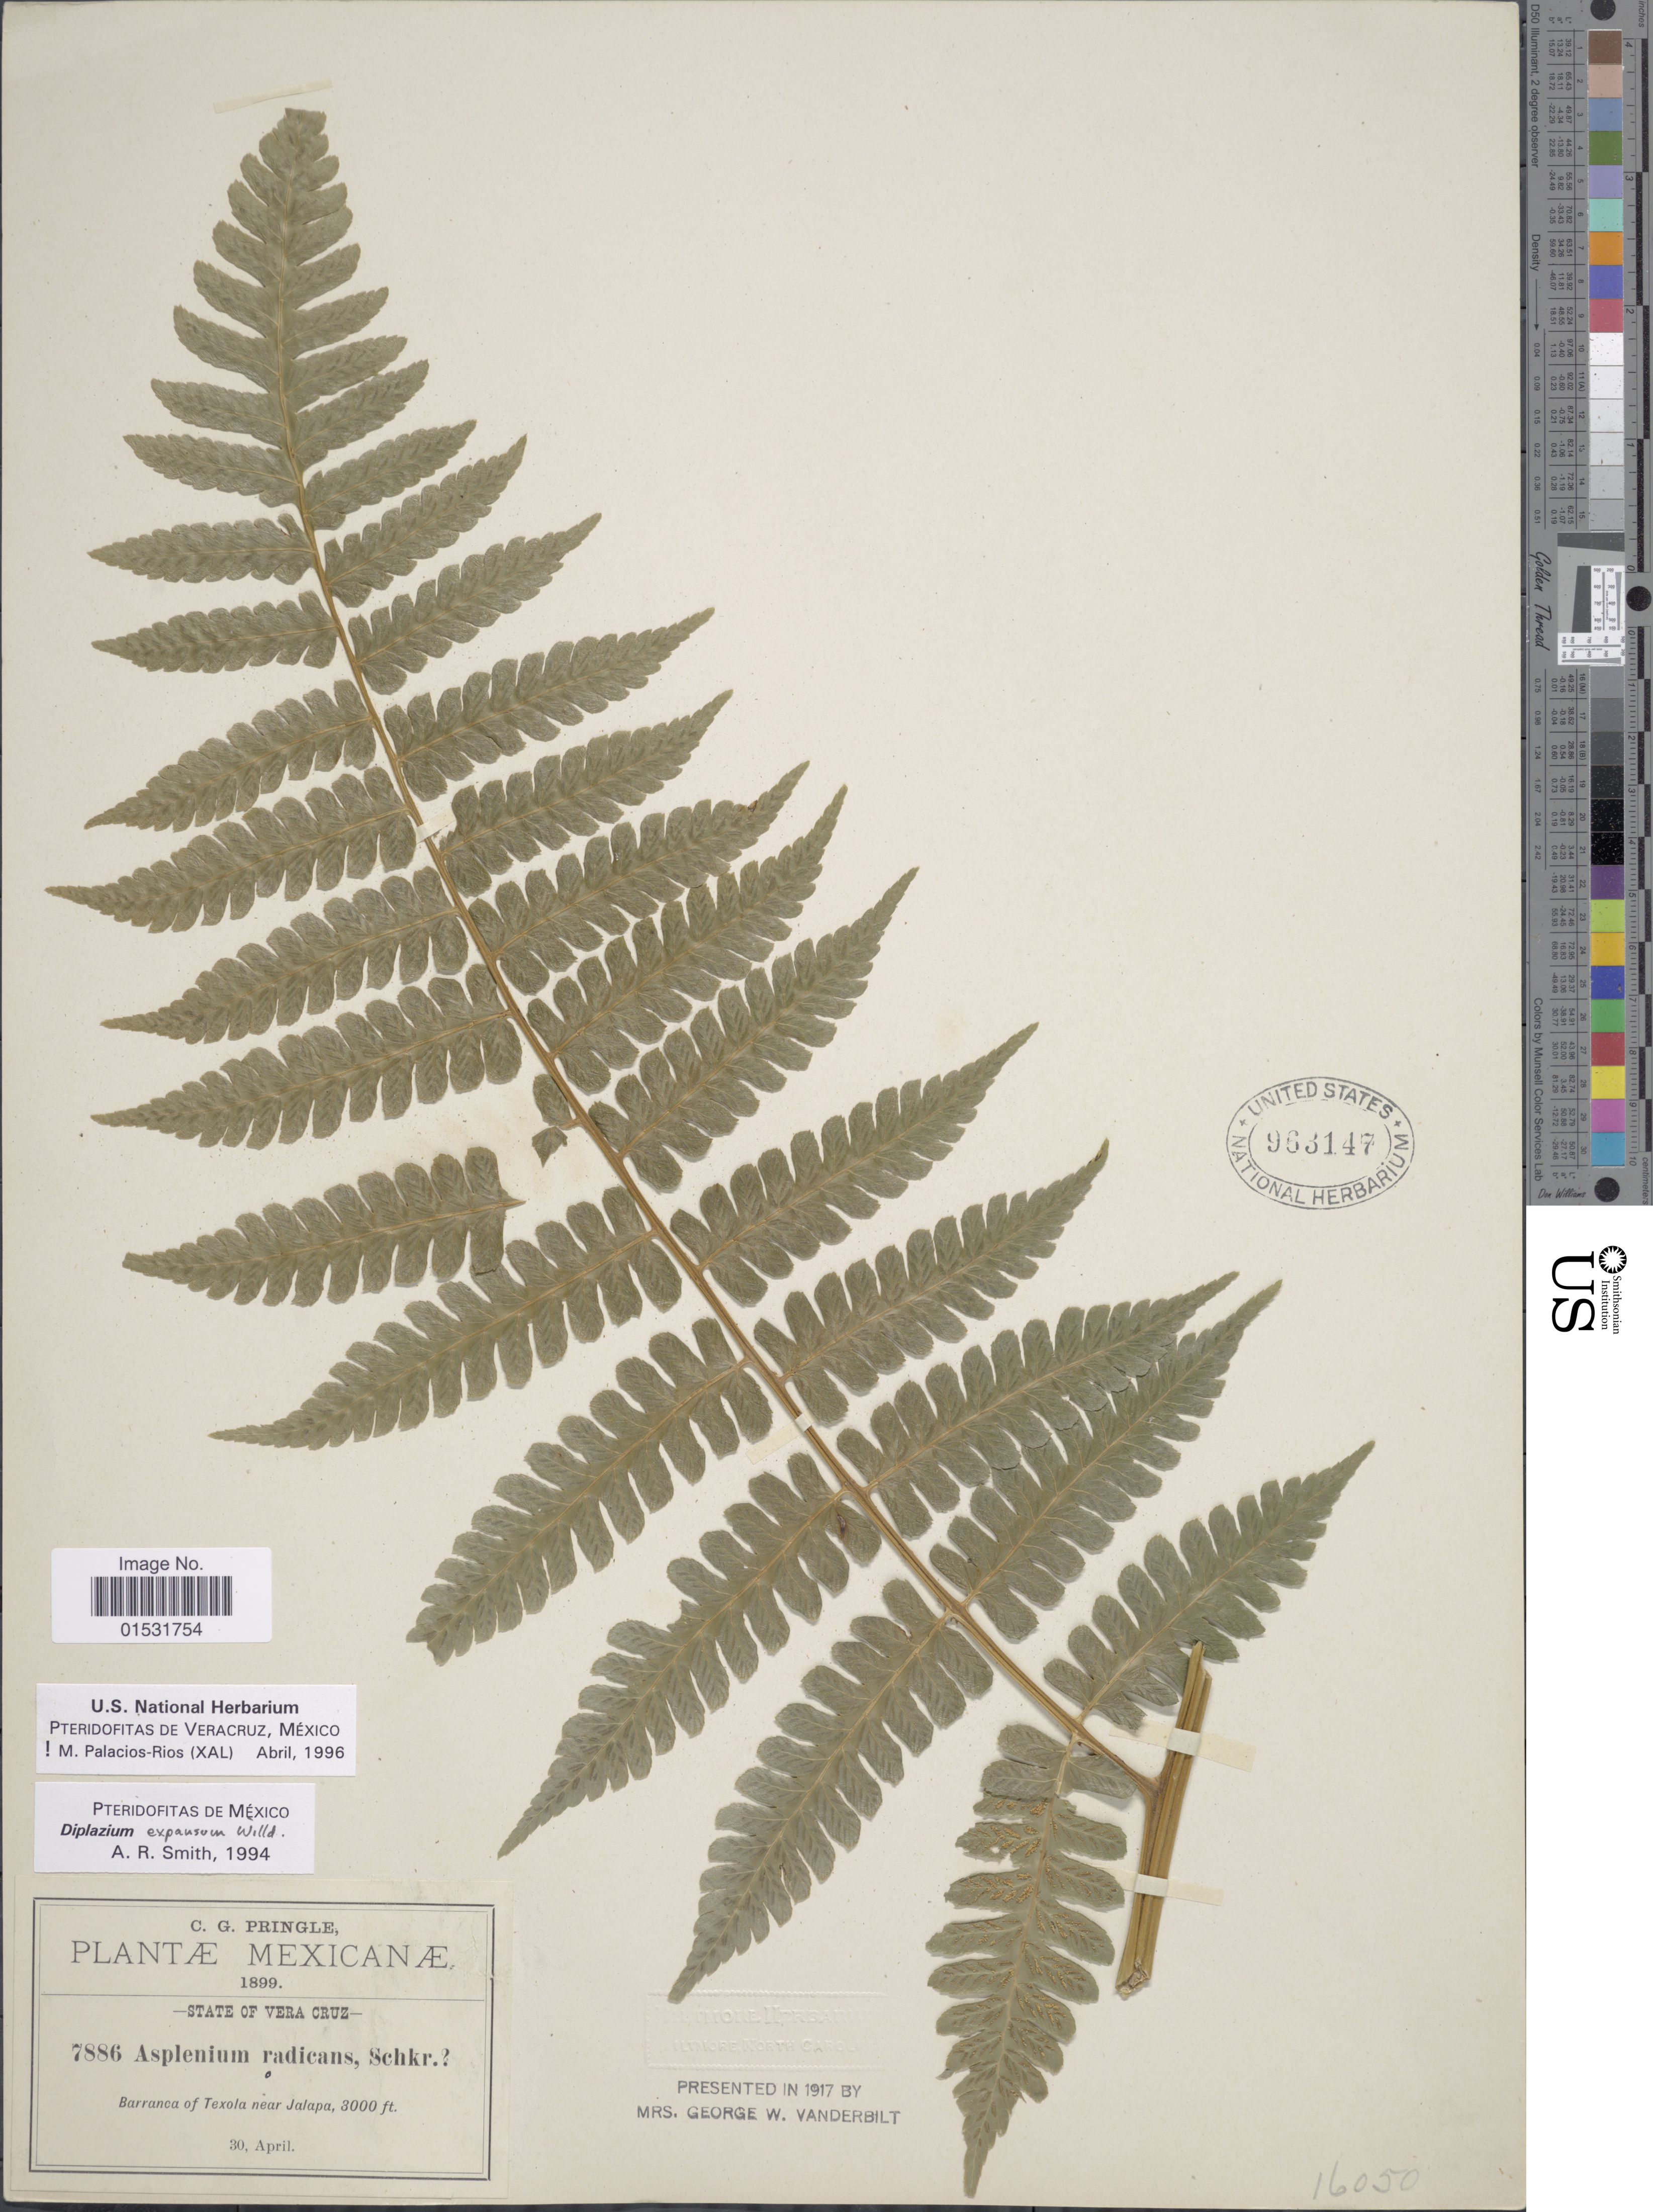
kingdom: Plantae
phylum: Tracheophyta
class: Polypodiopsida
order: Polypodiales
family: Athyriaceae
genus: Diplazium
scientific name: Diplazium hians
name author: Kunze ex Klotzsch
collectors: C. G. Pringle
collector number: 7886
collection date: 1899-04-30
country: Mexico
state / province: Veracruz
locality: Barranca of Texola near Jalapa. State of Vera Cruz.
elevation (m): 914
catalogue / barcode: US 963147